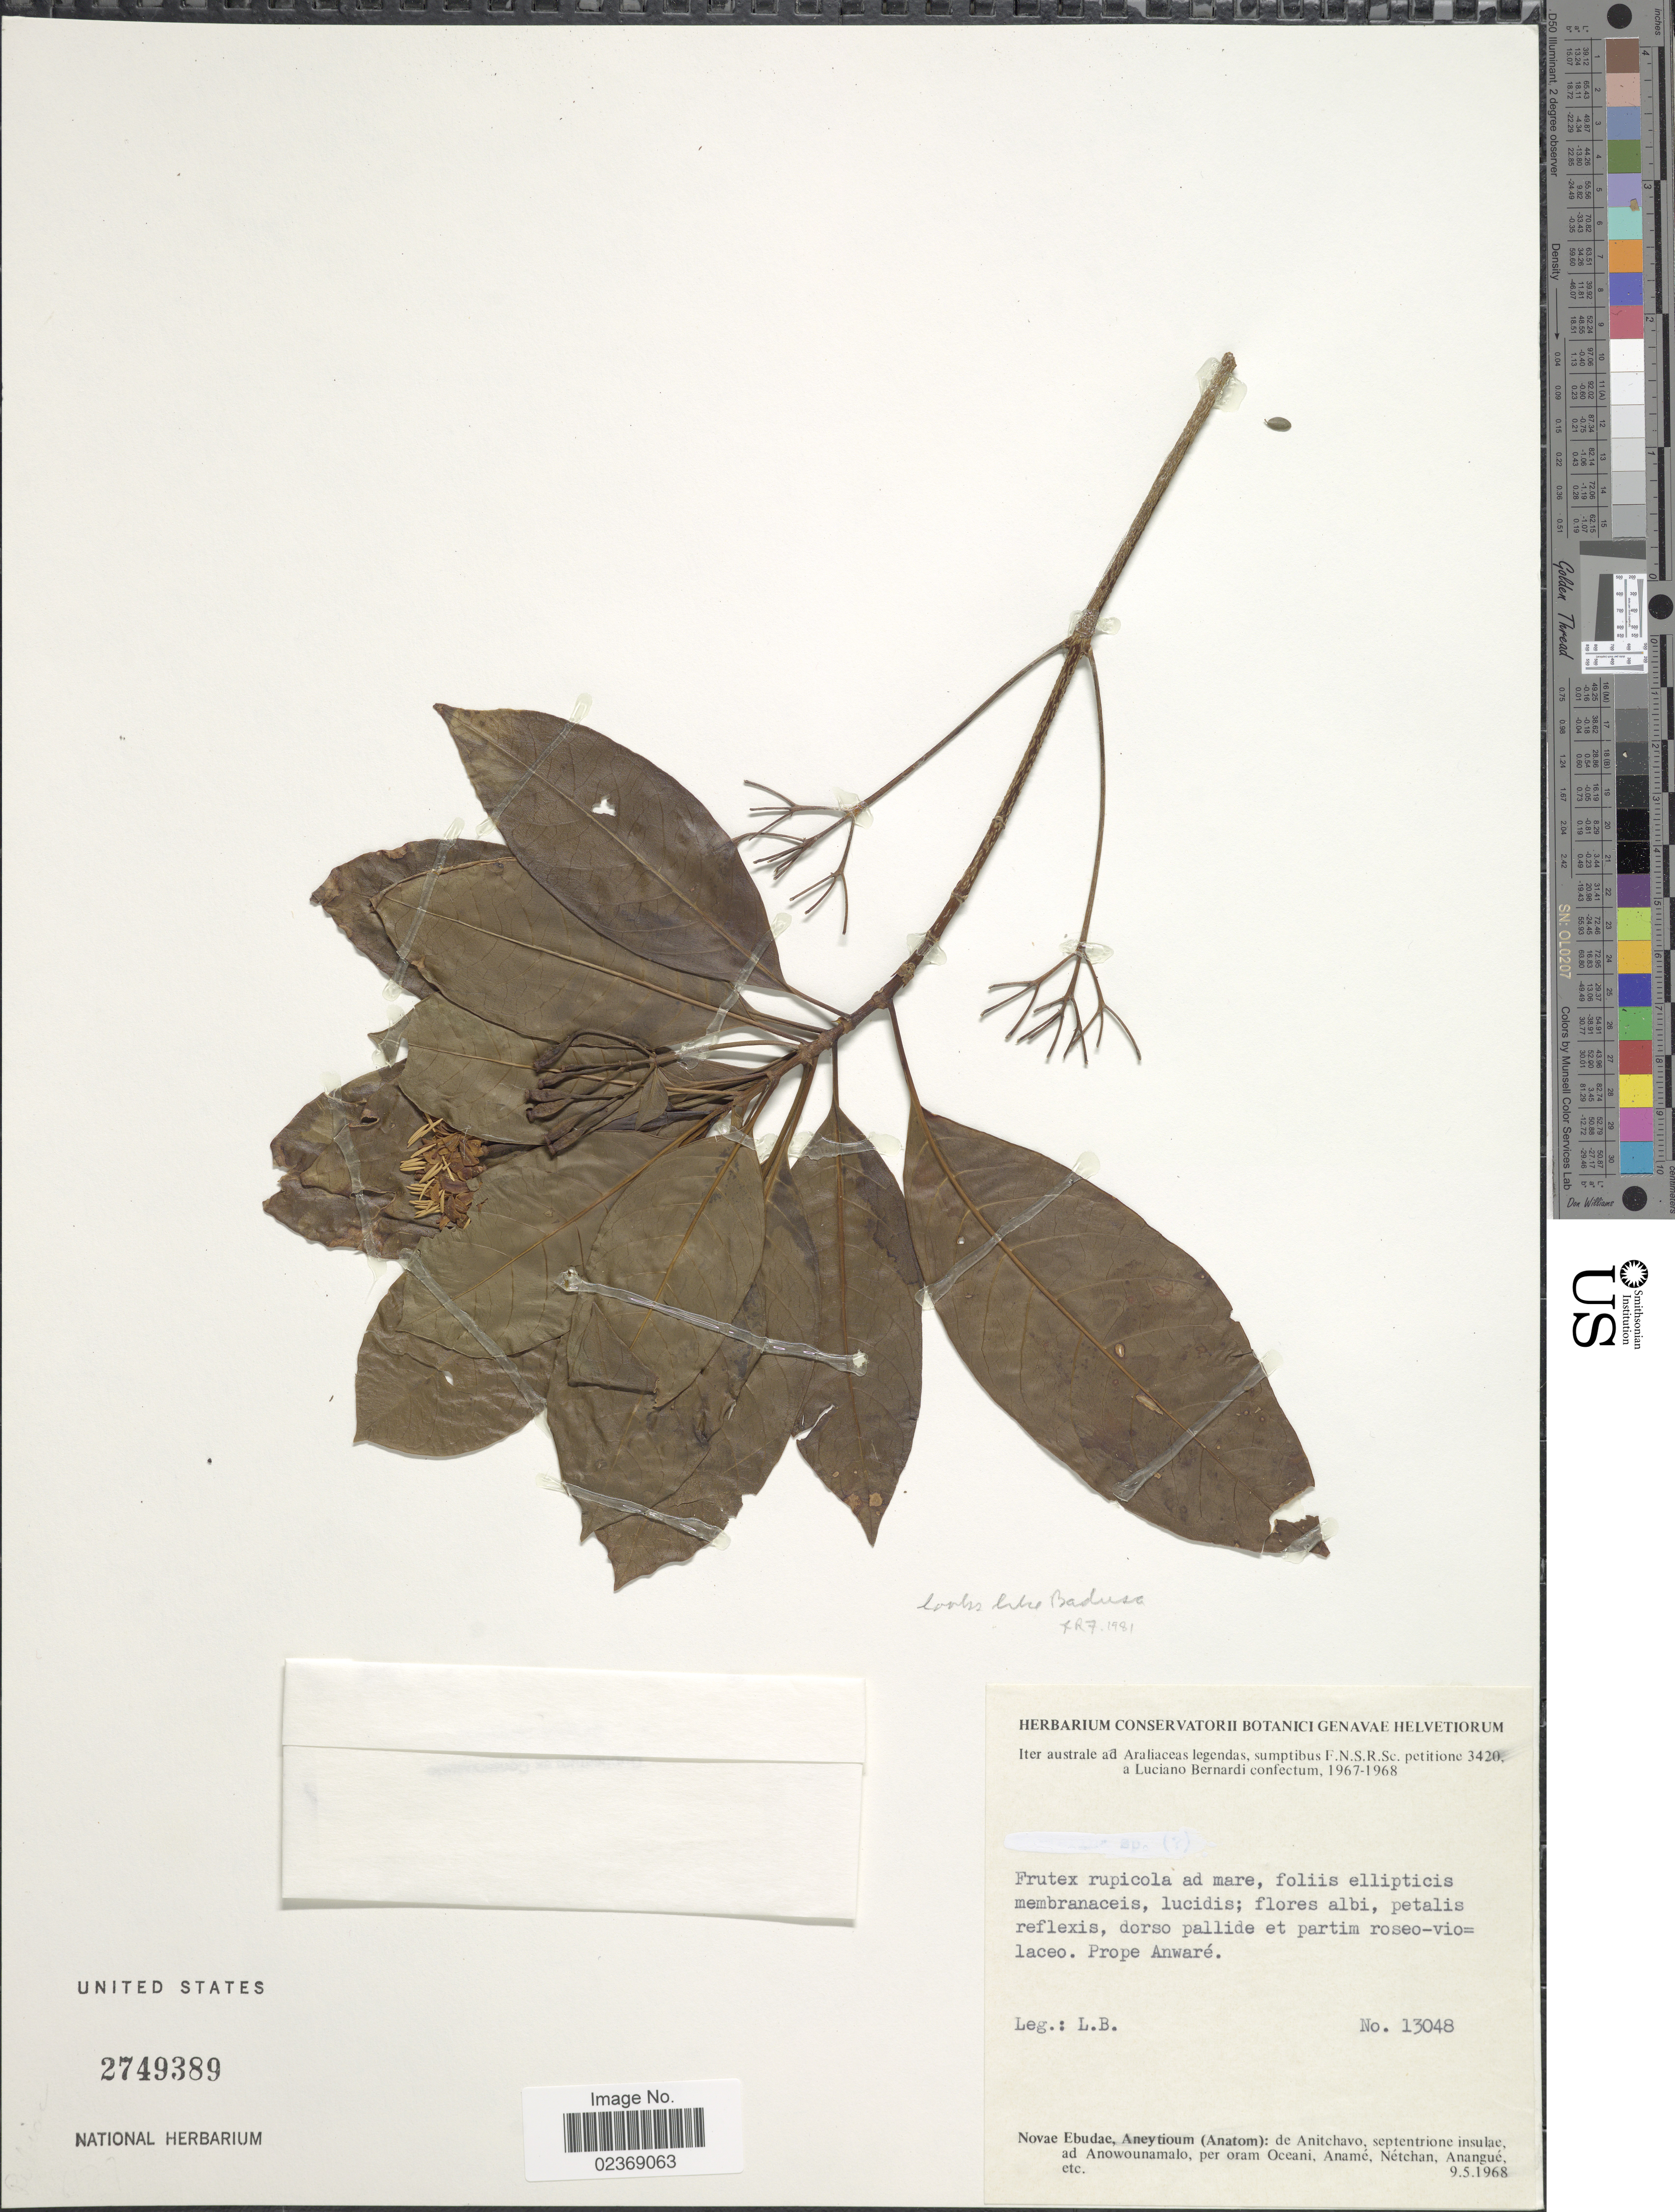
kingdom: Plantae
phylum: Tracheophyta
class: Magnoliopsida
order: Gentianales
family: Rubiaceae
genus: Badusa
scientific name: Badusa sp.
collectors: L. Bernardi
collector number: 13048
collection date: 1968-05-09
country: Vanuatu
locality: Prope Anwaré, Novae Ebudae, Aneytioum (Anatom): de Anitchavo, septentrione insulae, ad Anowounamalo, per oram Occani, Anamé, Nétchan, Anangué, etc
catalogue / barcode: US 2749389